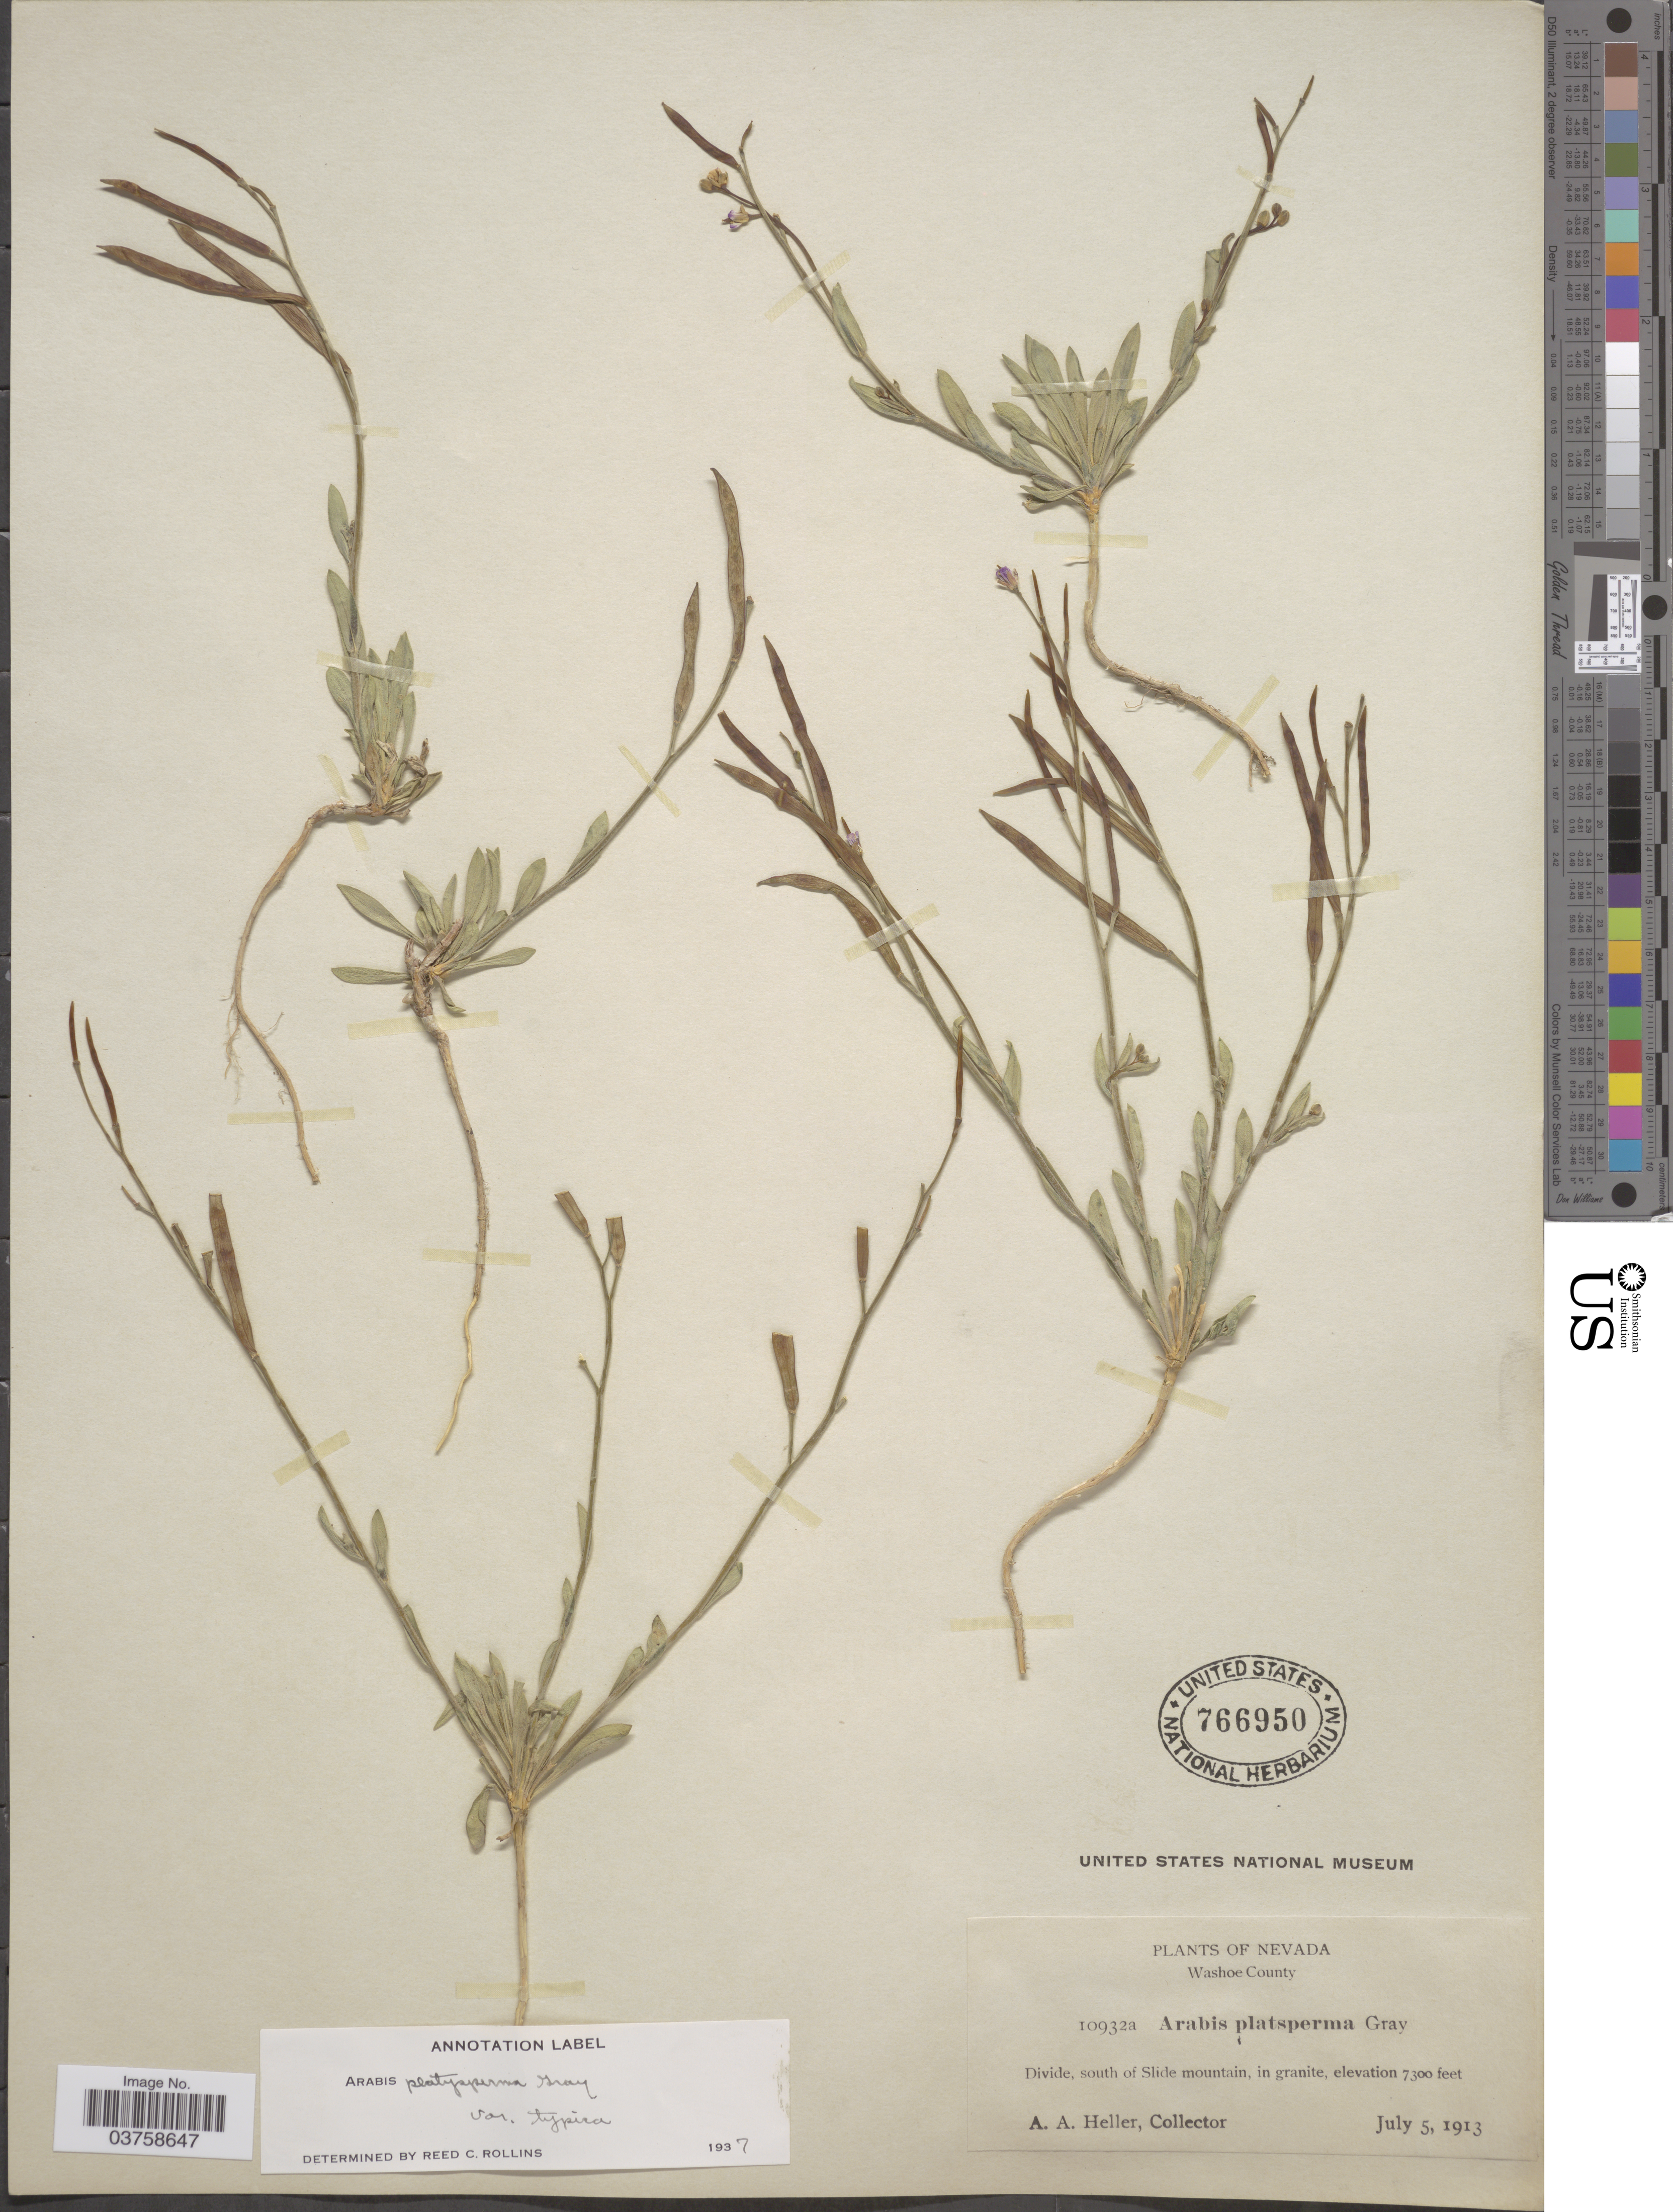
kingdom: Plantae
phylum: Tracheophyta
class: Magnoliopsida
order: Brassicales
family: Brassicaceae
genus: Arabis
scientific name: Arabis platysperma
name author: A. Gray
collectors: A. A. Heller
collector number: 10932a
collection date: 1913-07-05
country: United States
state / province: Nevada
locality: Washoe County. Divide, south of Slide mountain, in granite.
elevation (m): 2225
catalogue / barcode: US 766950